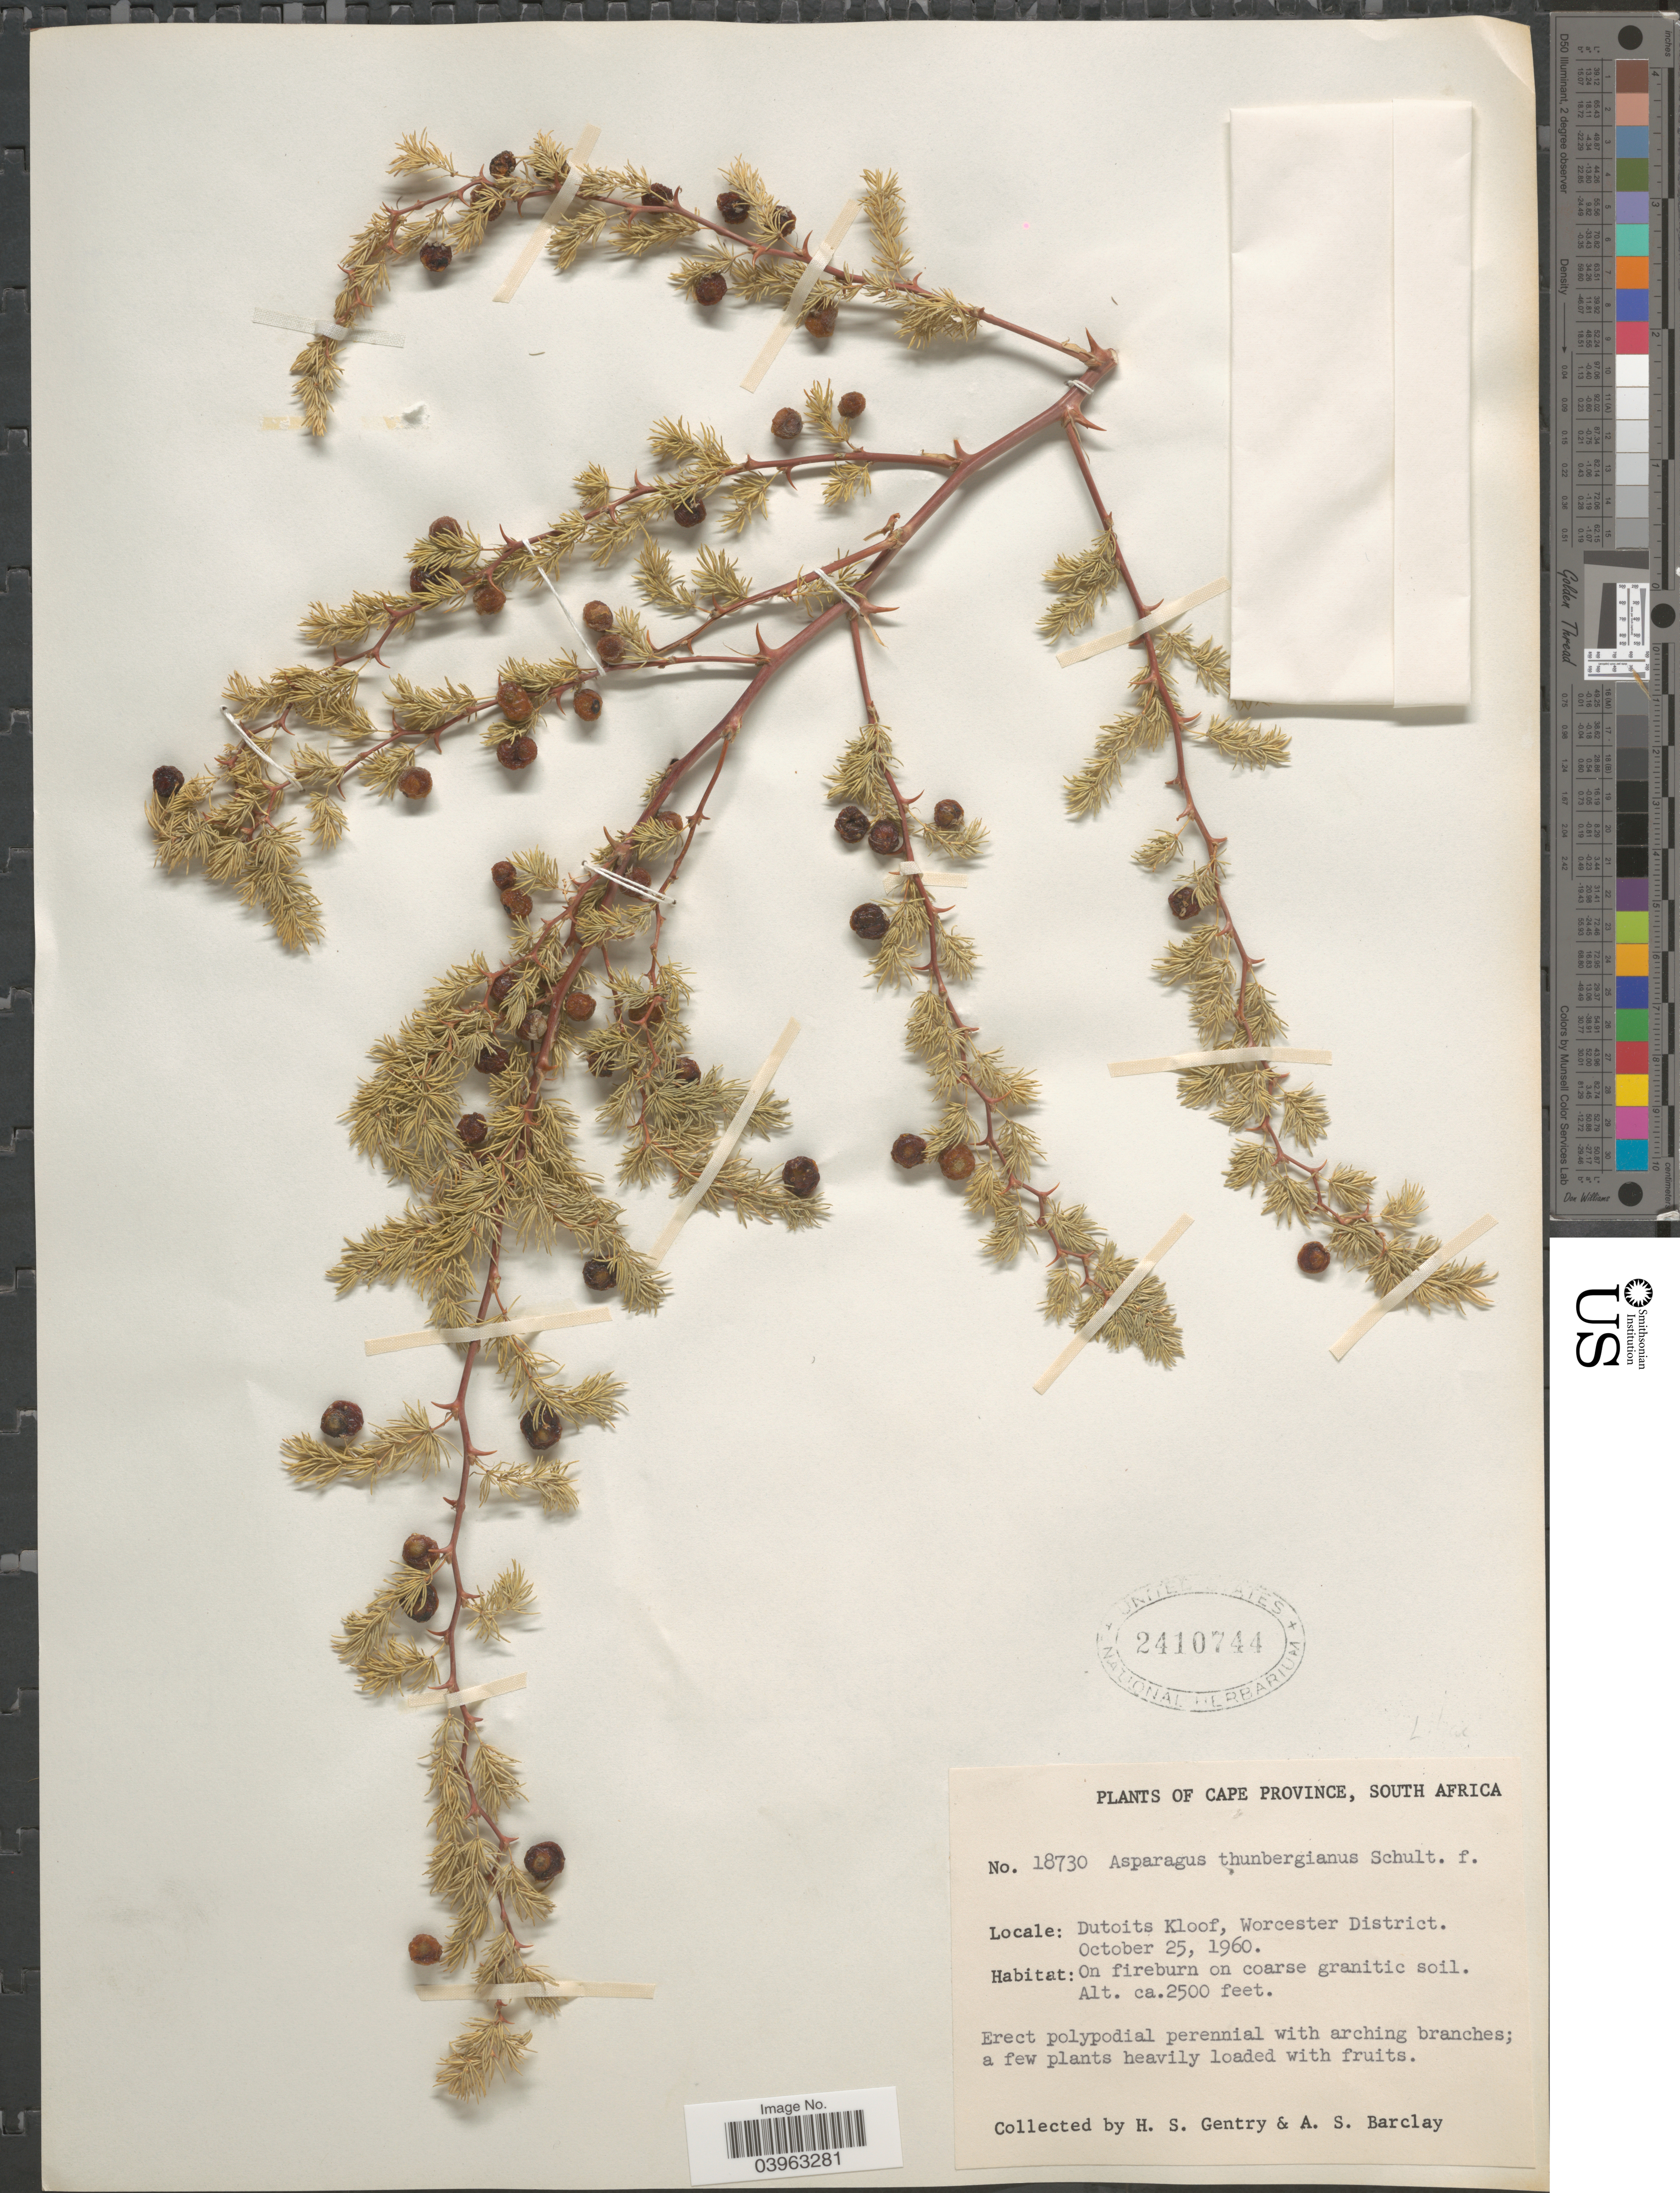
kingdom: Plantae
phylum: Tracheophyta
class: Liliopsida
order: Asparagales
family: Asparagaceae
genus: Asparagus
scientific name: Asparagus thunbergianus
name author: Schult. f.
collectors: H. S. Gentry & A. S. Barclay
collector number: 18730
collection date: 1960-10-25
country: South Africa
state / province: Western Cape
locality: Dutoits Kloof, Worcester District. On fireburn on coarse granitic soil.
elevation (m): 762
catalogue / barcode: US 2410744